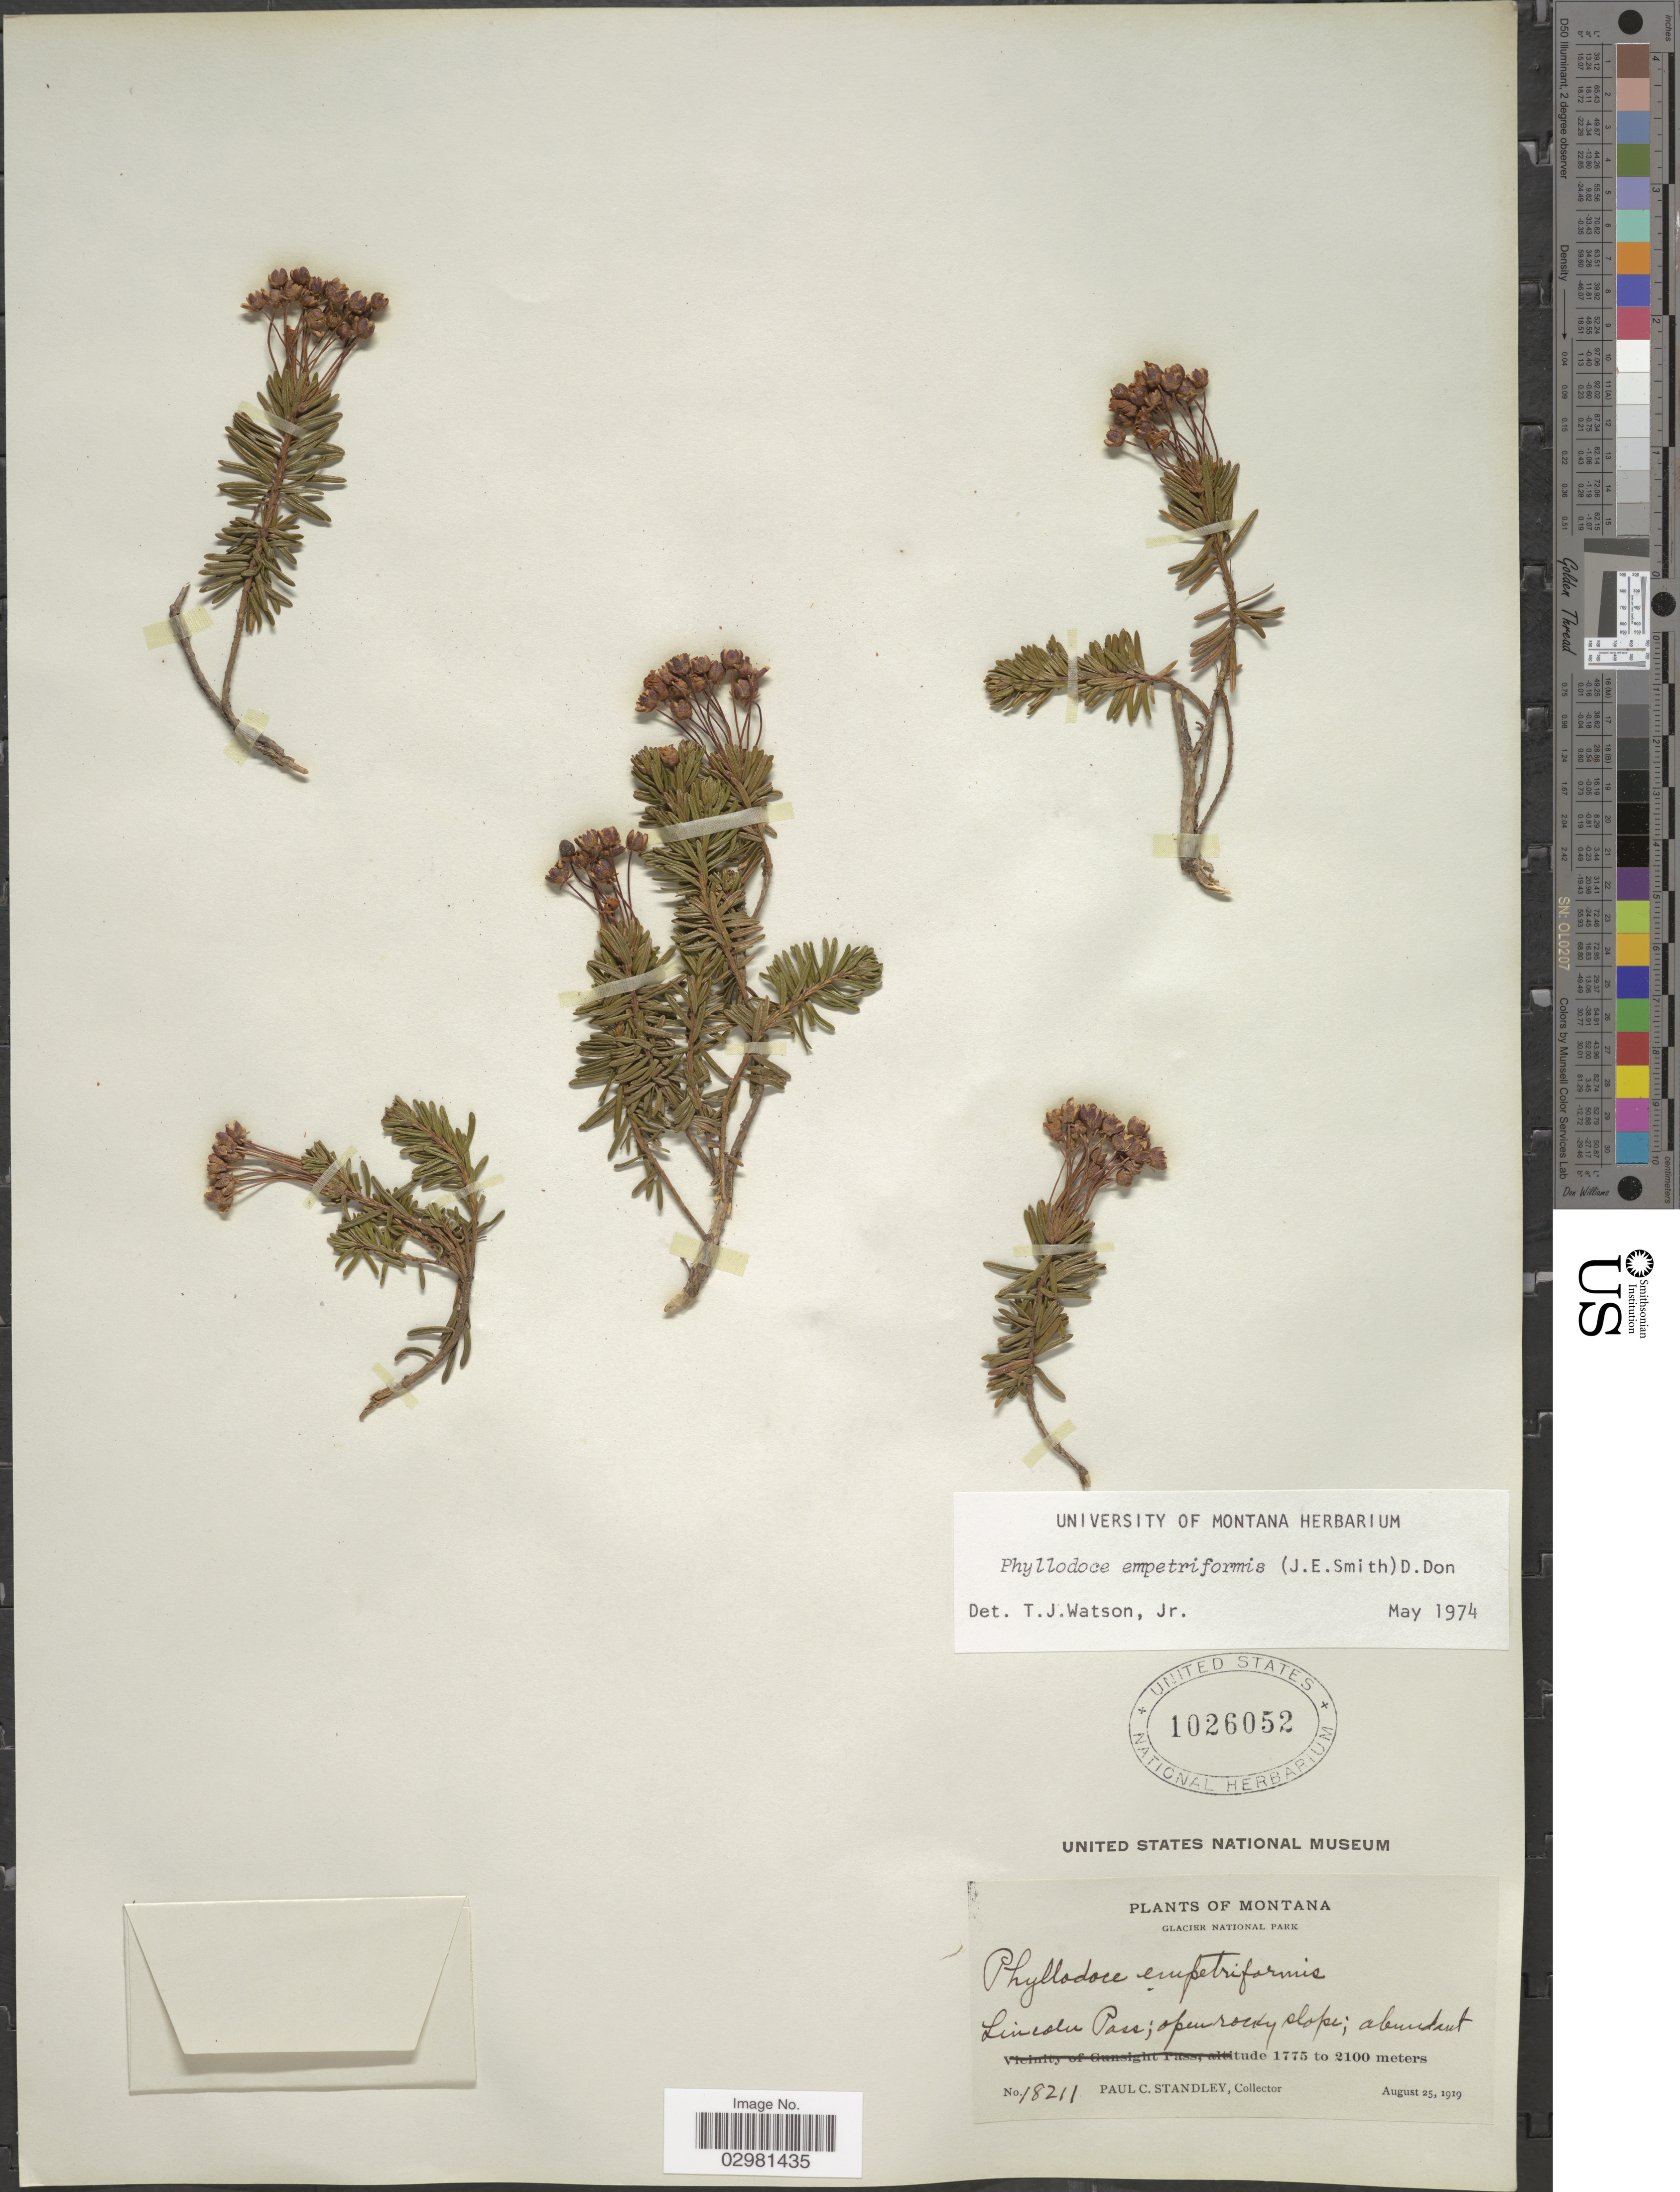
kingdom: Plantae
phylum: Tracheophyta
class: Magnoliopsida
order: Ericales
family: Ericaceae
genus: Phyllodoce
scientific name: Phyllodoce empetiformis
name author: (Small) D. Don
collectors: P. C. Standley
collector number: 18211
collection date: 1919-08-25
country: United States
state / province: Montana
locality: Lincoln Pass, Glacier National Park.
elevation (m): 1775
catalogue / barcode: US 1026052